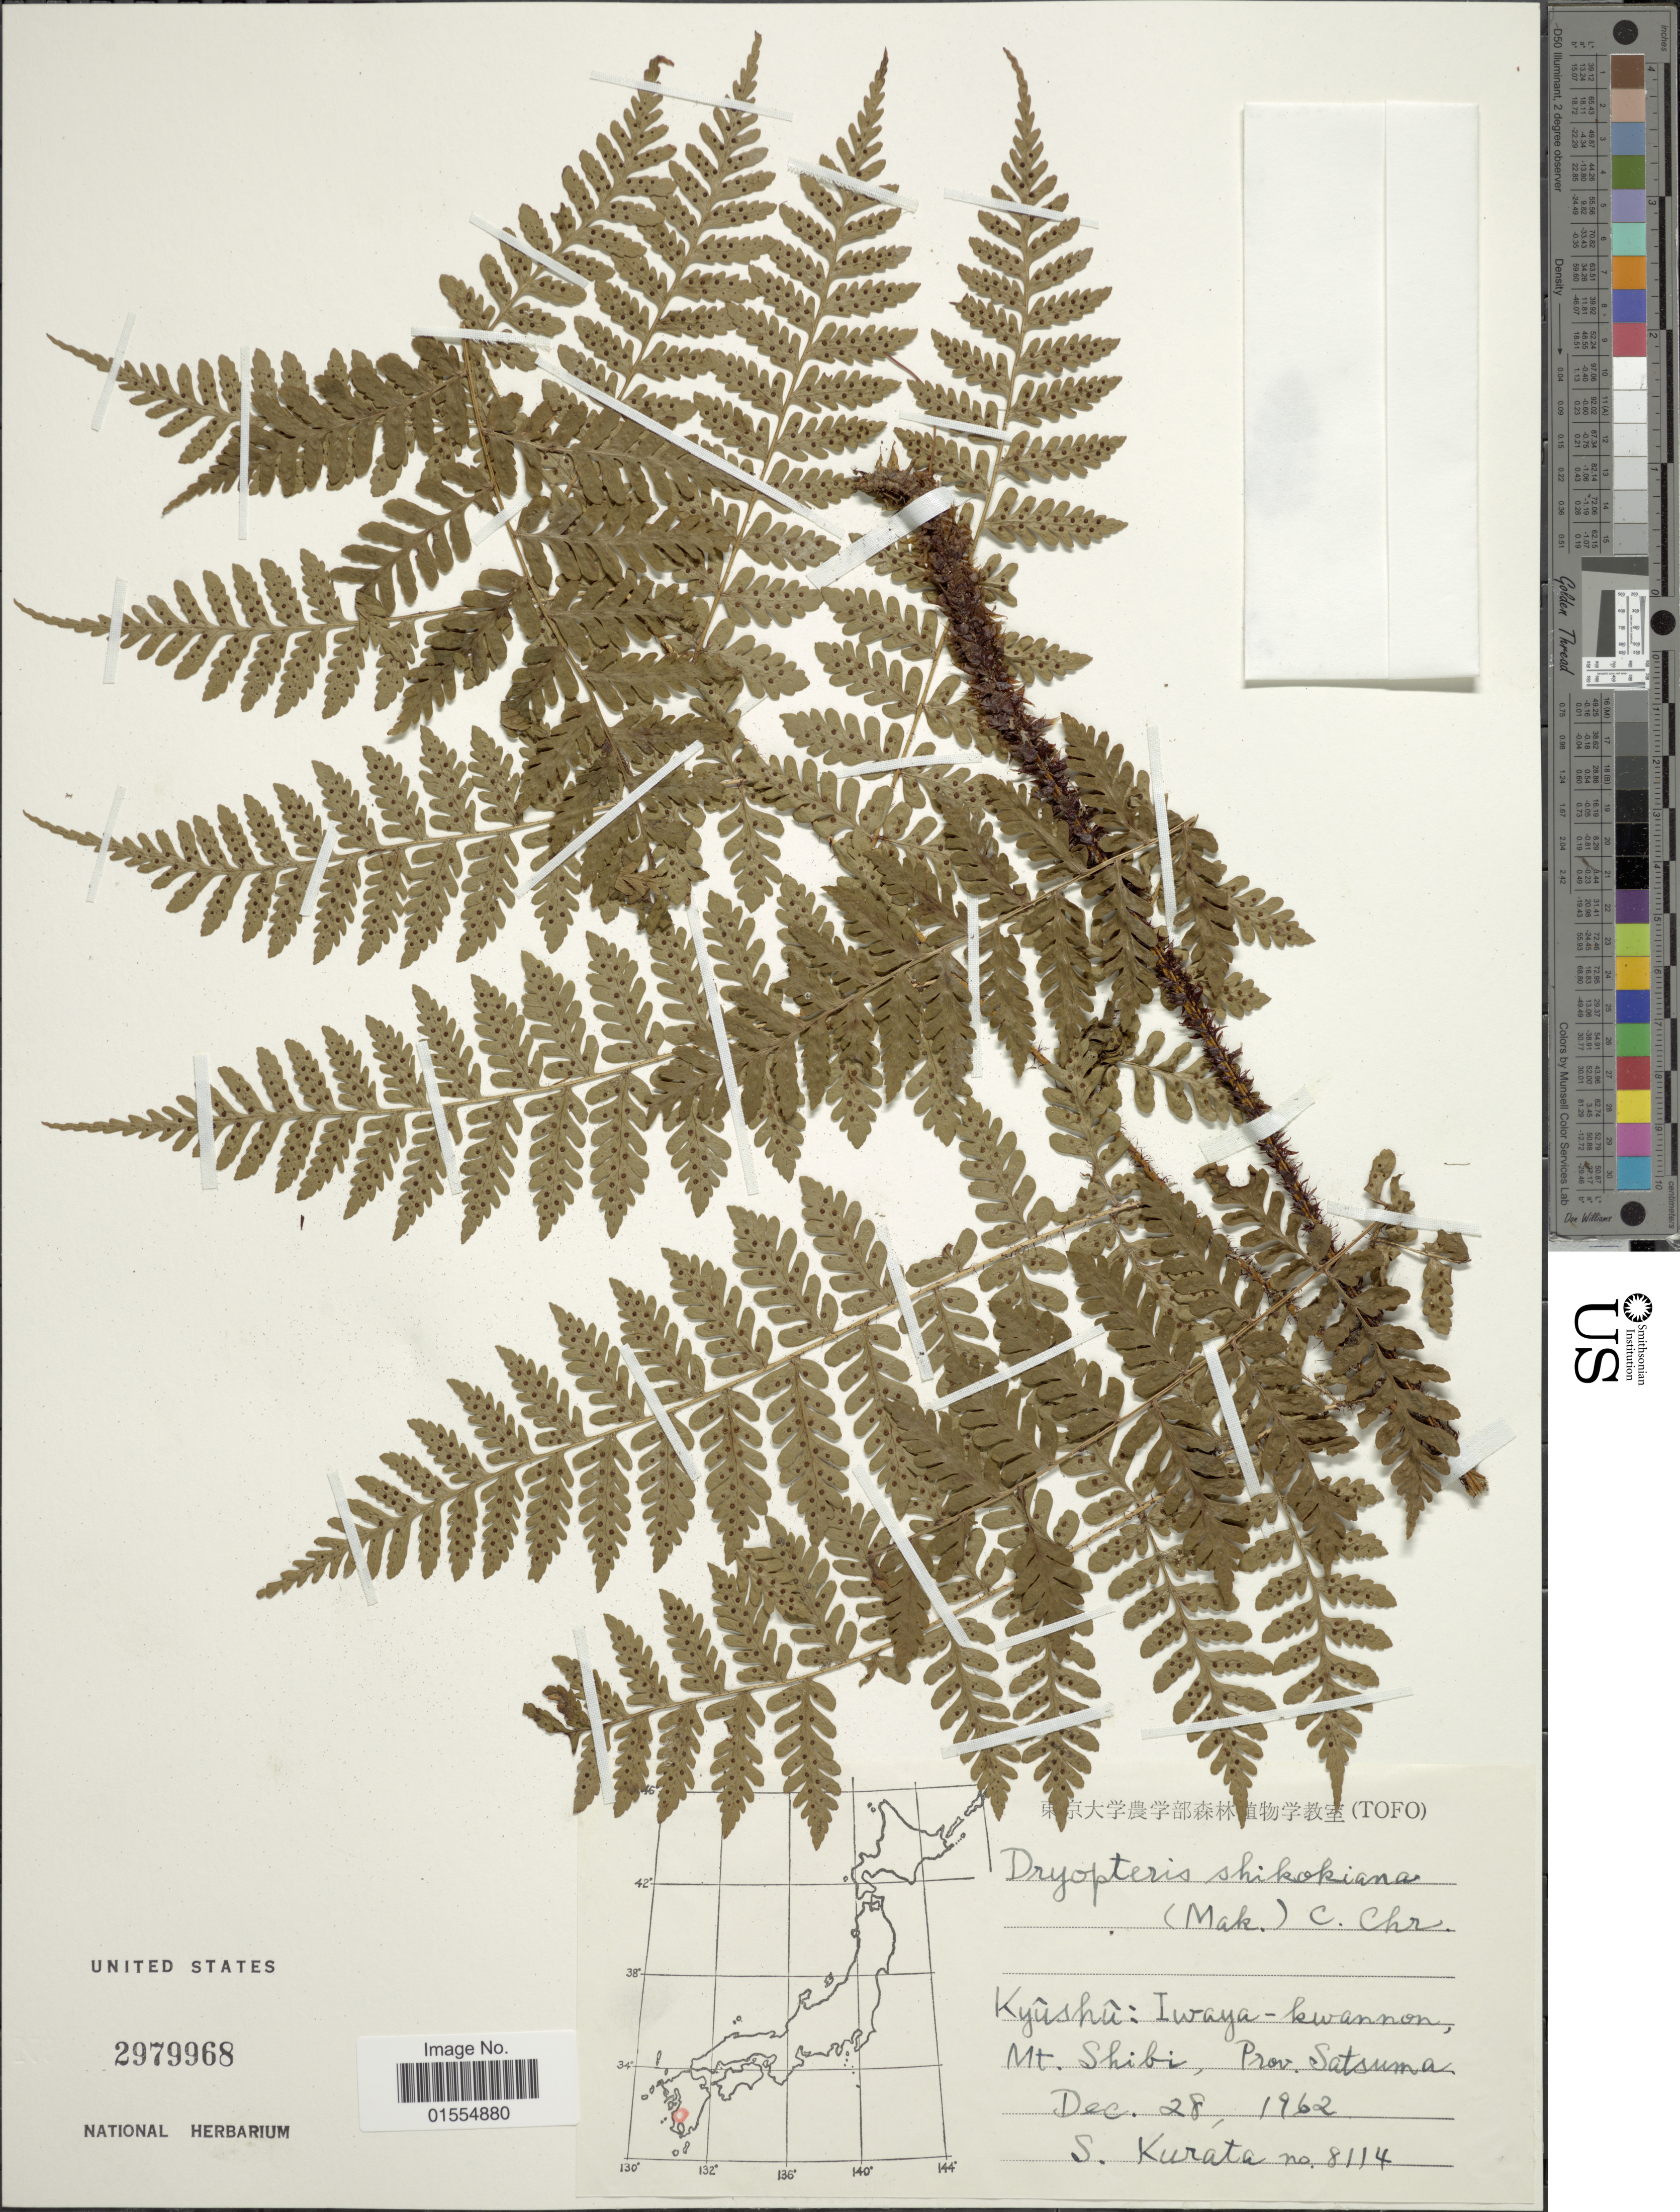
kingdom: Plantae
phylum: Tracheophyta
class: Polypodiopsida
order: Polypodiales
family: Dryopteridaceae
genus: Dryopteris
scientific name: Dryopteris shikokiana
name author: (Makino) C. Chr.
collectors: Sa. Kurata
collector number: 8114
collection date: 1962-12-28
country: Japan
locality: Kyûshû: Iwaya- kwannon, Mt. Shibi, Prov. Satsuma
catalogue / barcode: US 2979968